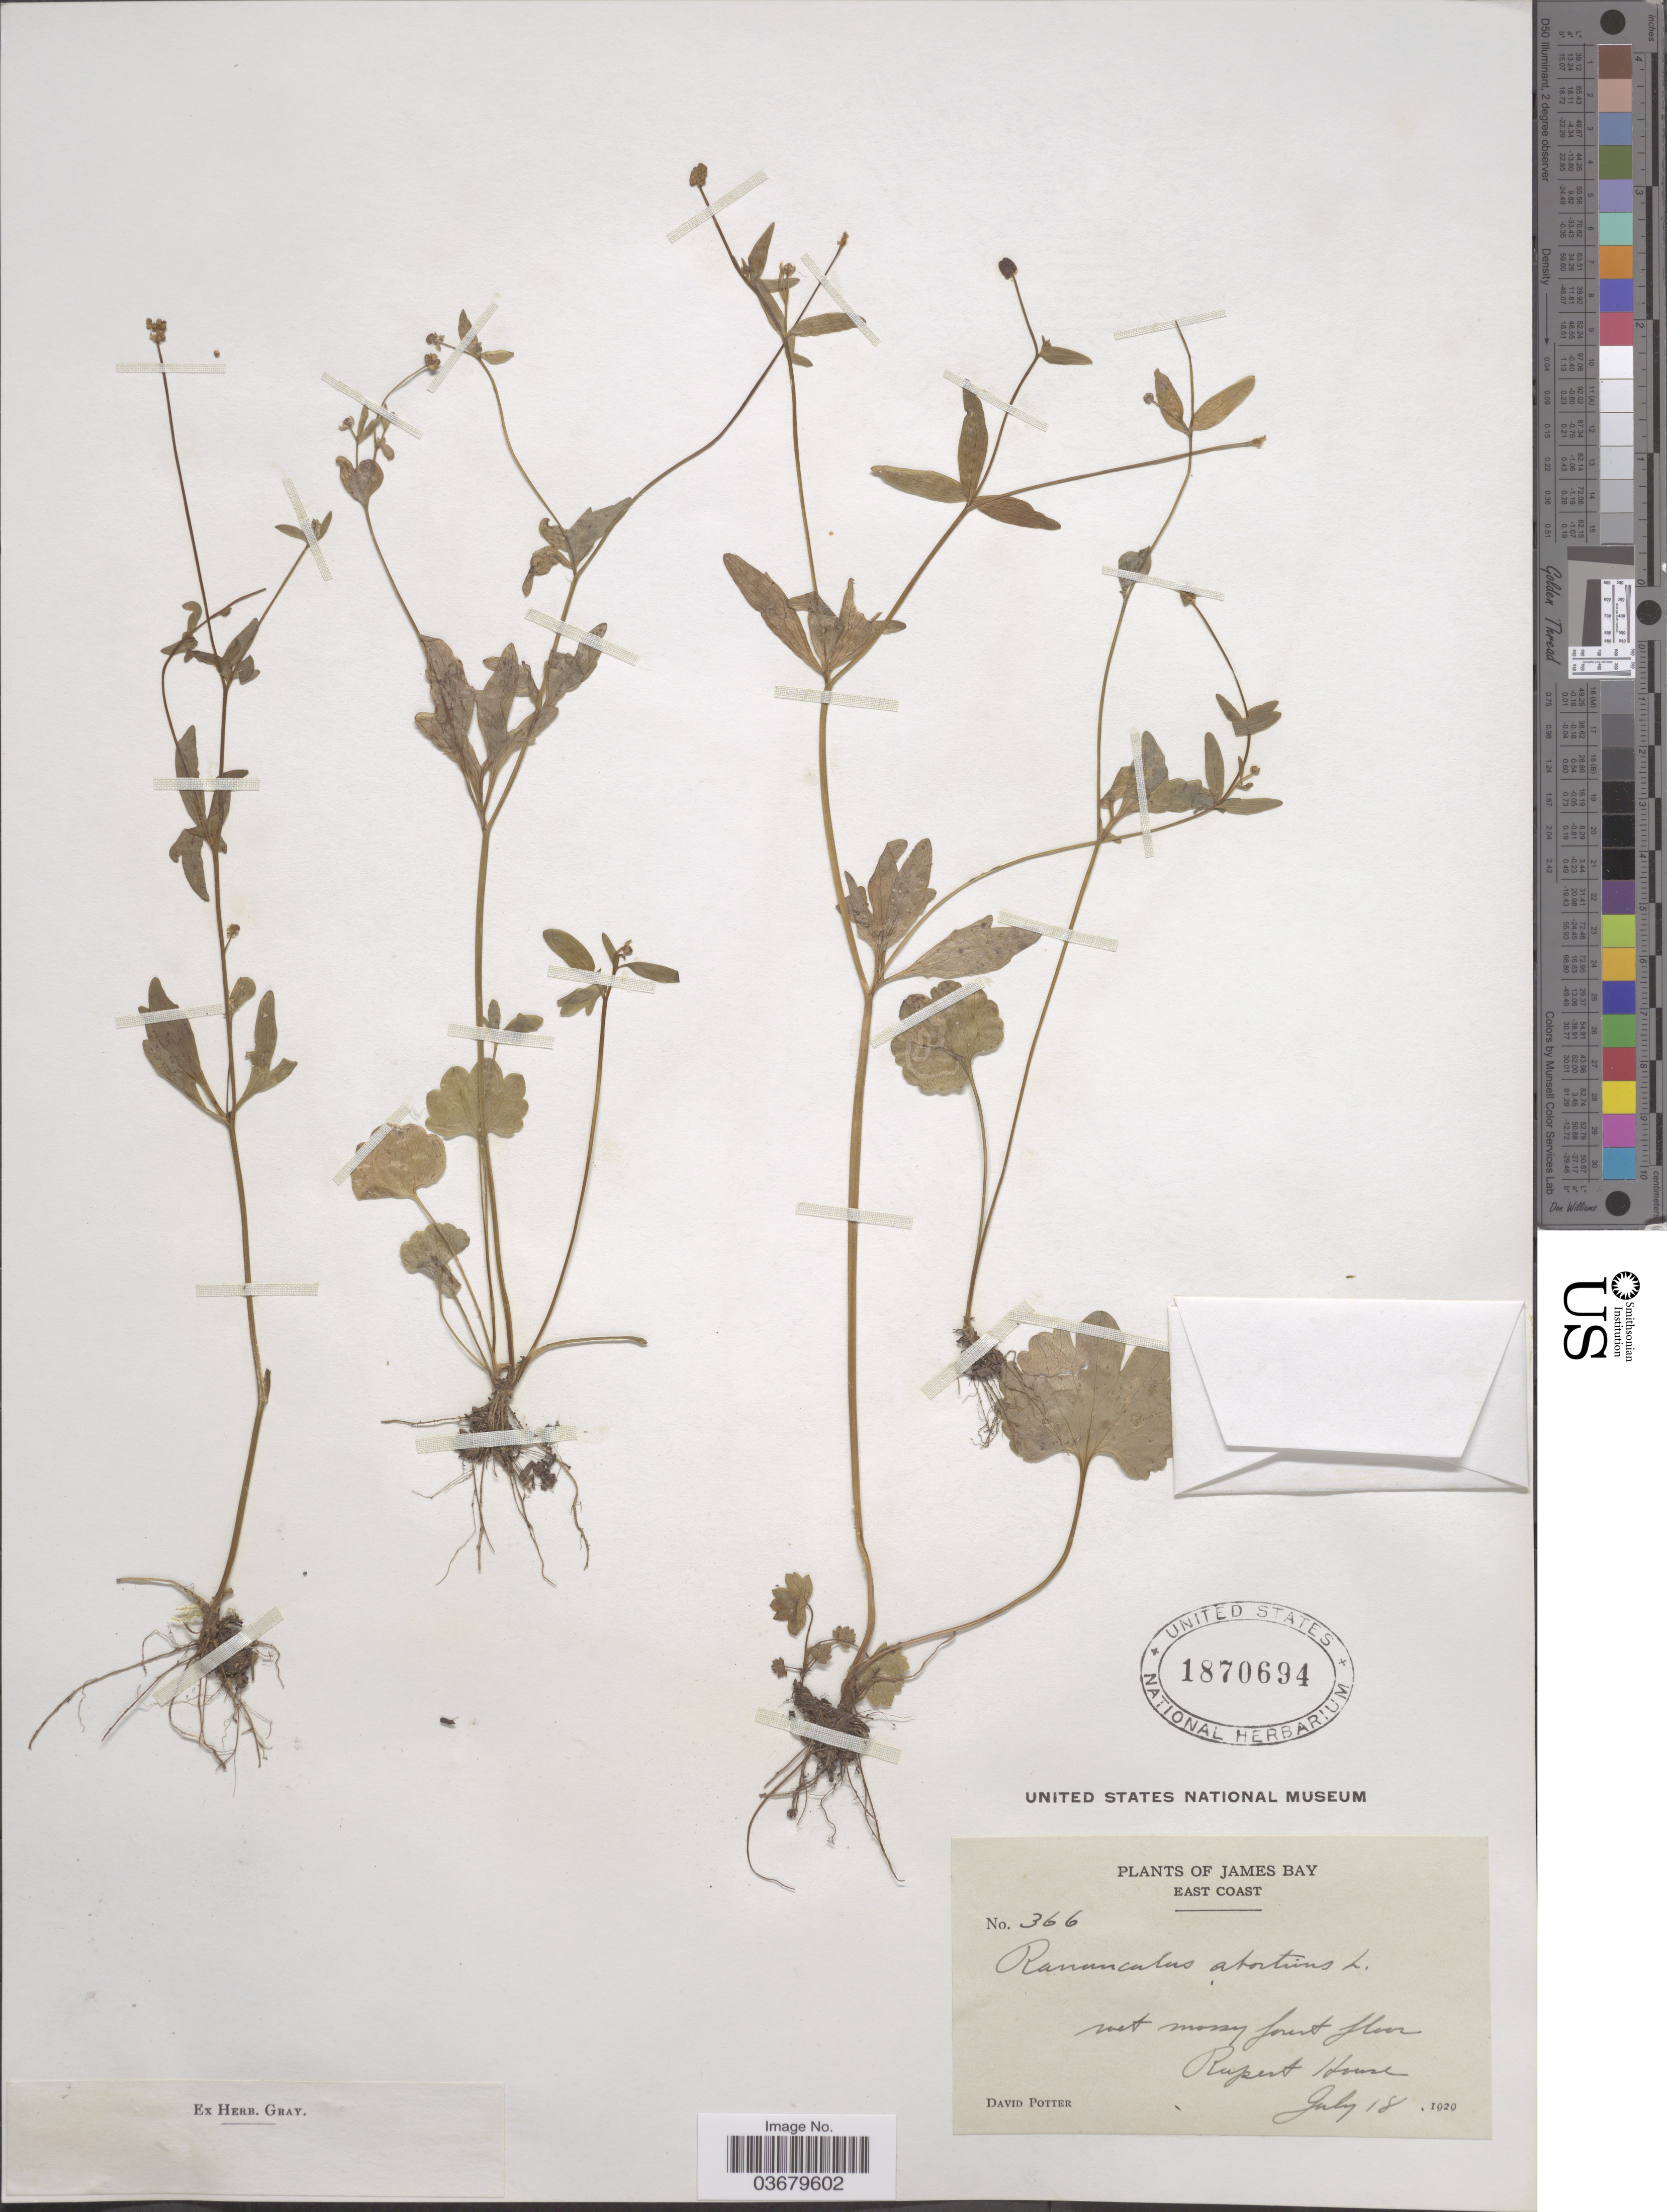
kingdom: Plantae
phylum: Tracheophyta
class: Magnoliopsida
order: Ranunculales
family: Ranunculaceae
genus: Ranunculus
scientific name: Ranunculus abortivus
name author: L.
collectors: D. Potter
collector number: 366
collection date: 1929-07-18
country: Canada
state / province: Quebec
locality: James Bay. East Coast. Rupert House.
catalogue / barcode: US 1870694